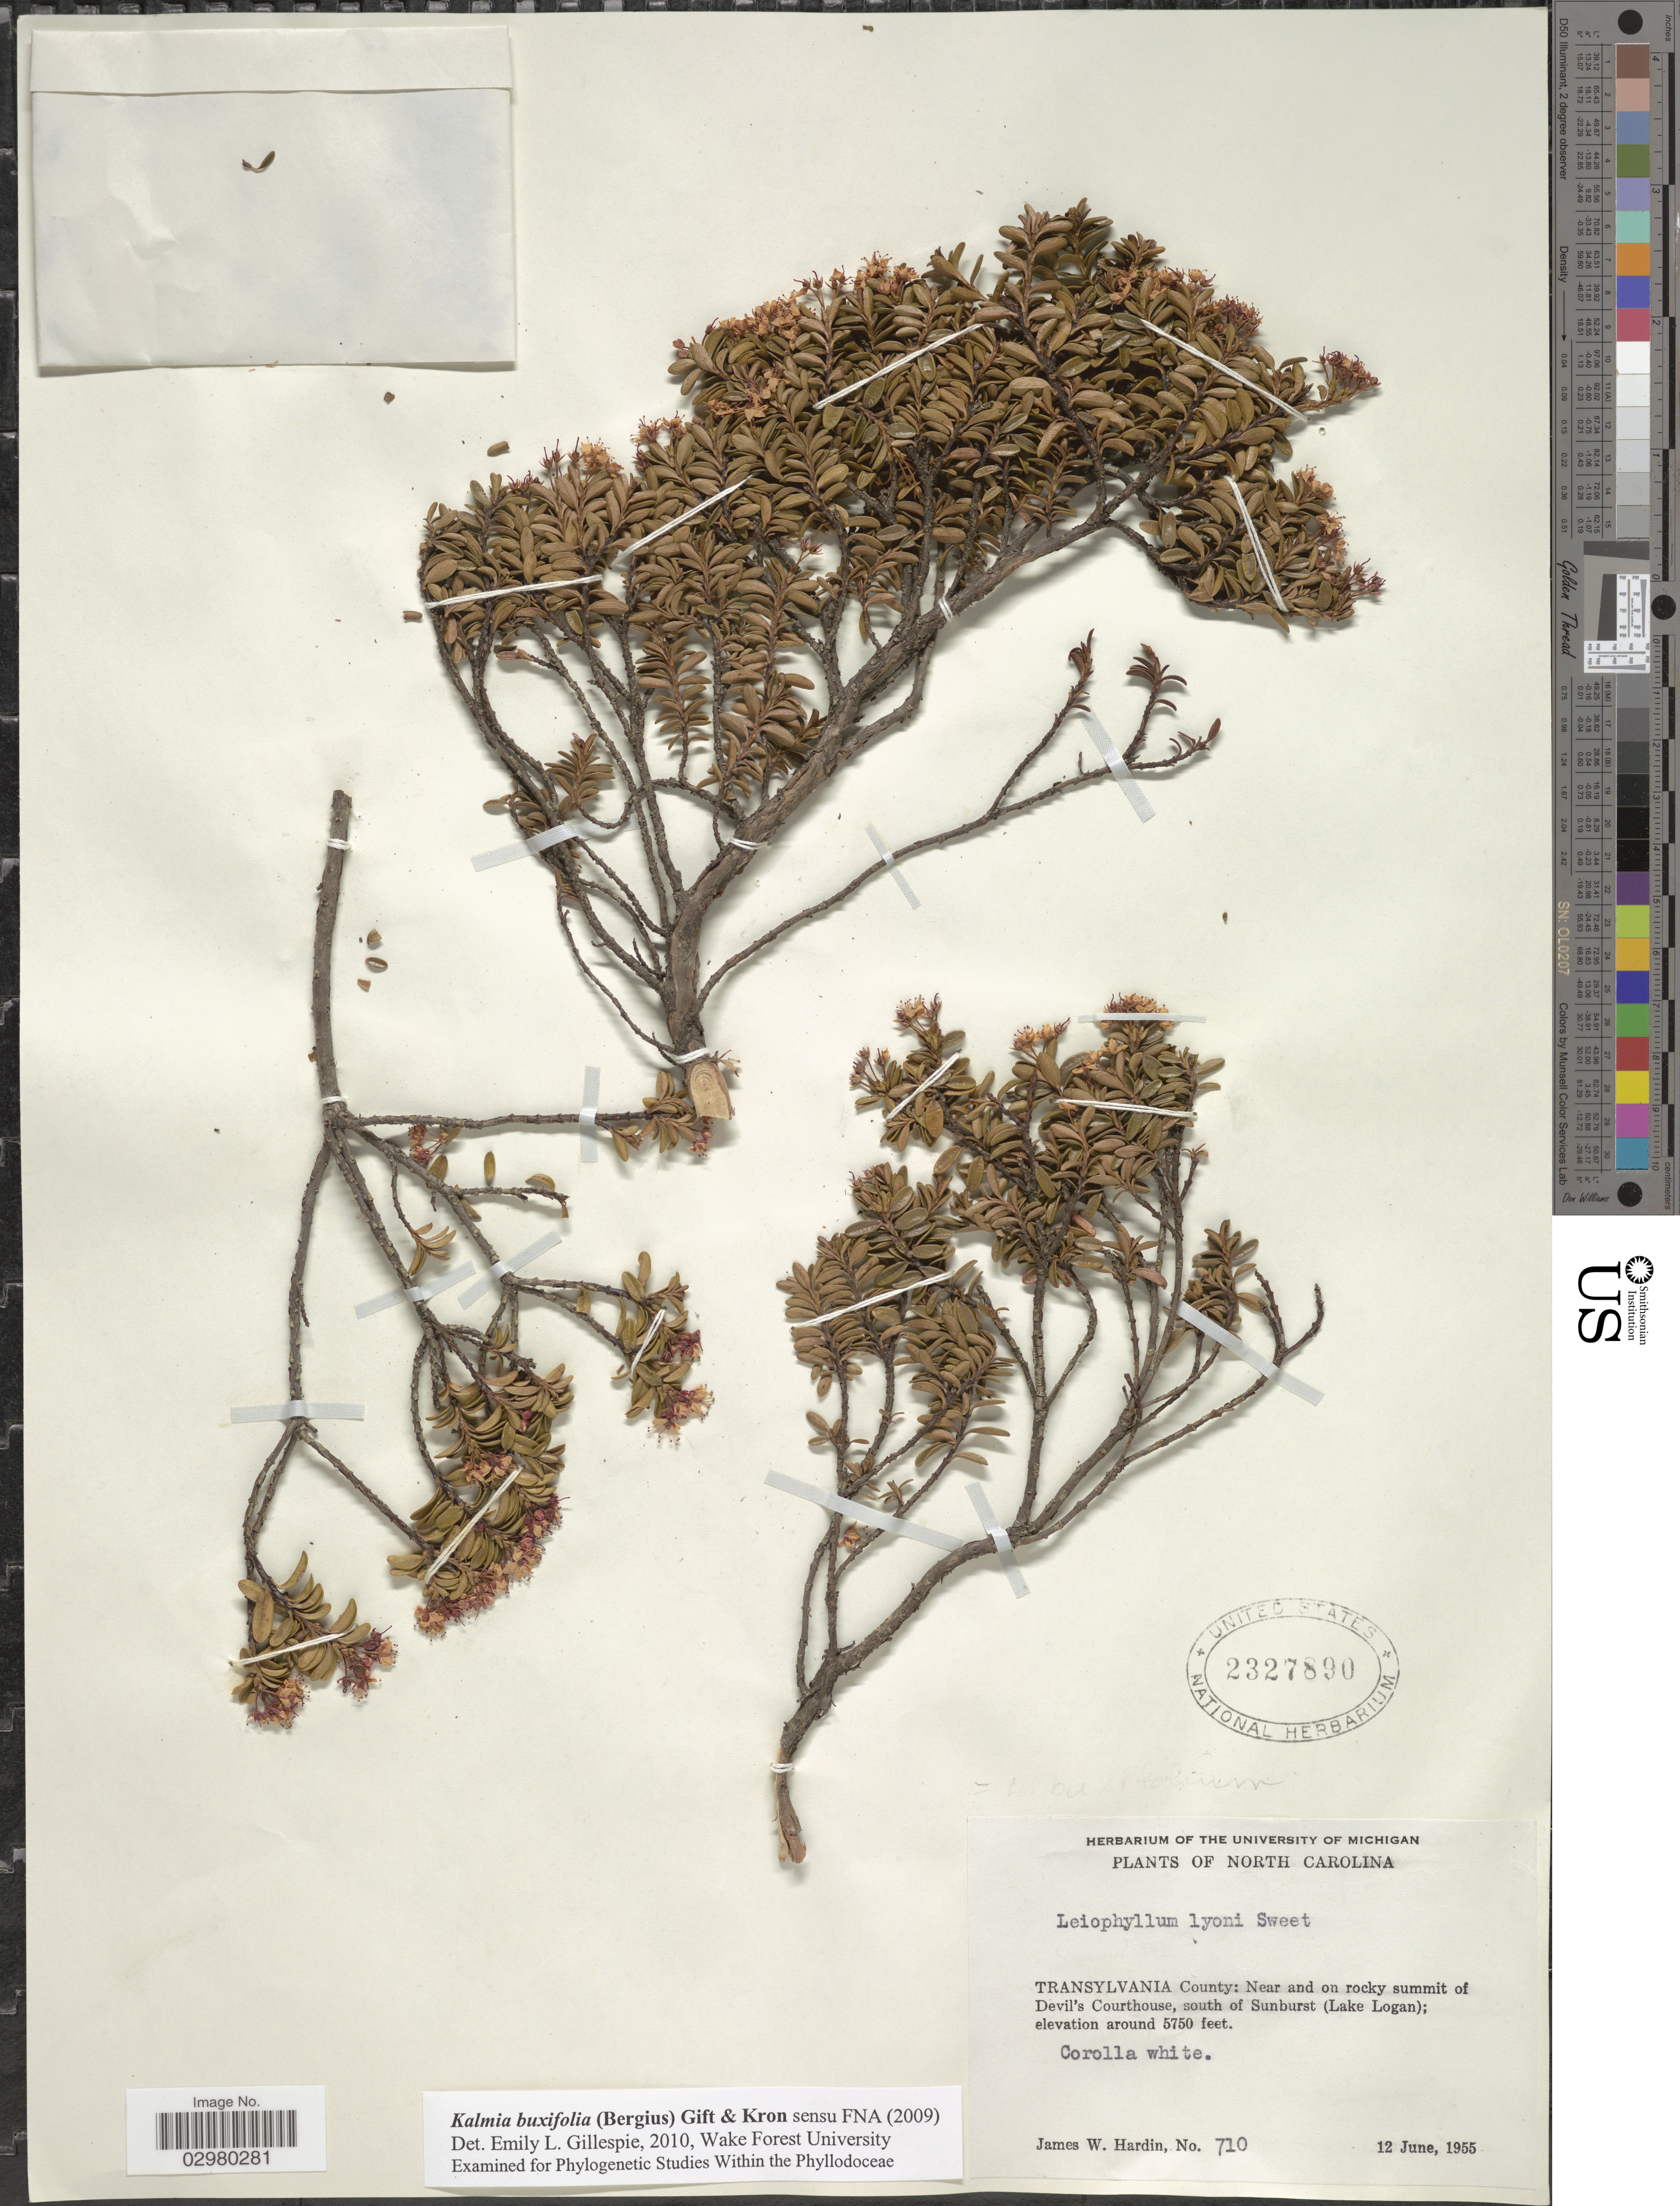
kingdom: Plantae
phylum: Tracheophyta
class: Magnoliopsida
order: Ericales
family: Ericaceae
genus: Leiophyllum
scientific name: Leiophyllum buxifolium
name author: (Bergius) Elliott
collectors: J. Hardin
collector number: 710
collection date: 1955-06-12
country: United States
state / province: North Carolina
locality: Transylvania County: Near and on rocky summi tof Devil's Courthouse, south of Suburst (Lake Logan).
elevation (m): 1753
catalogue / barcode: US 2327890